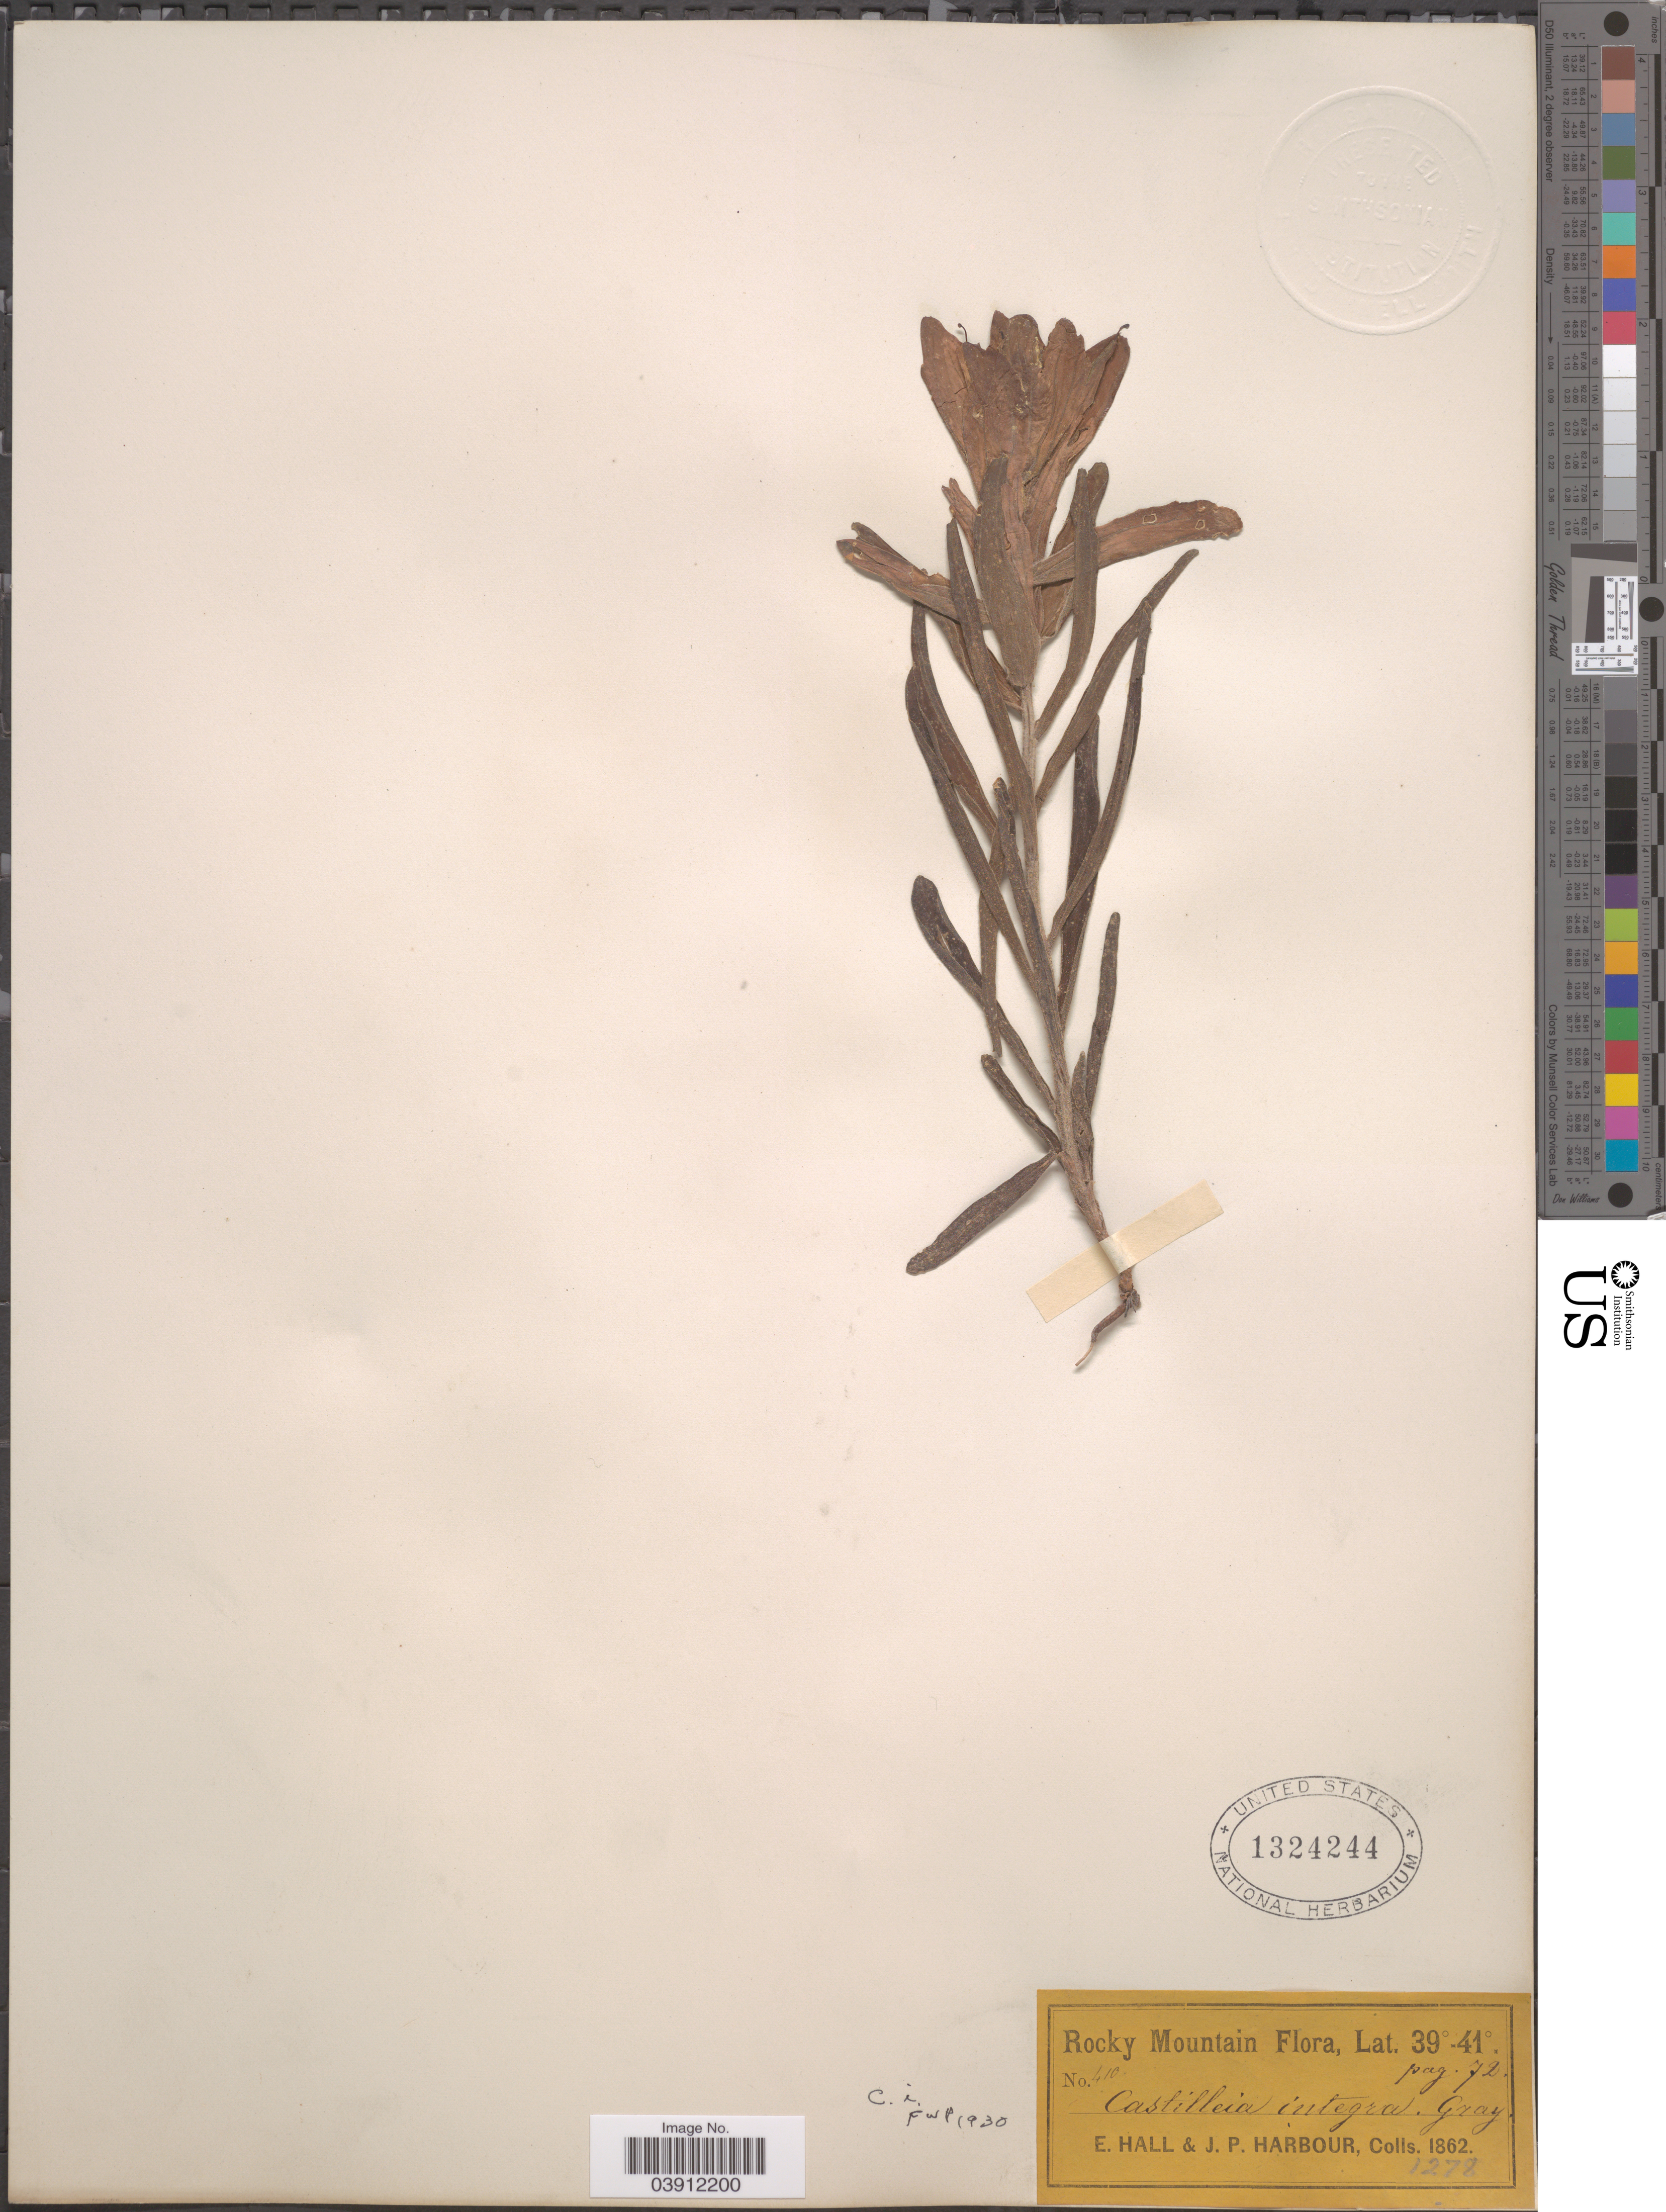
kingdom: Plantae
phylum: Tracheophyta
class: Magnoliopsida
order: Lamiales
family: Orobanchaceae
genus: Castilleja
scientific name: Castilleja integra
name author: A. Gray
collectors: E. Hall & J. Harbour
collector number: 410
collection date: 1862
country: United States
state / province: Colorado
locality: Rocky Mountain.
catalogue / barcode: US 1324244